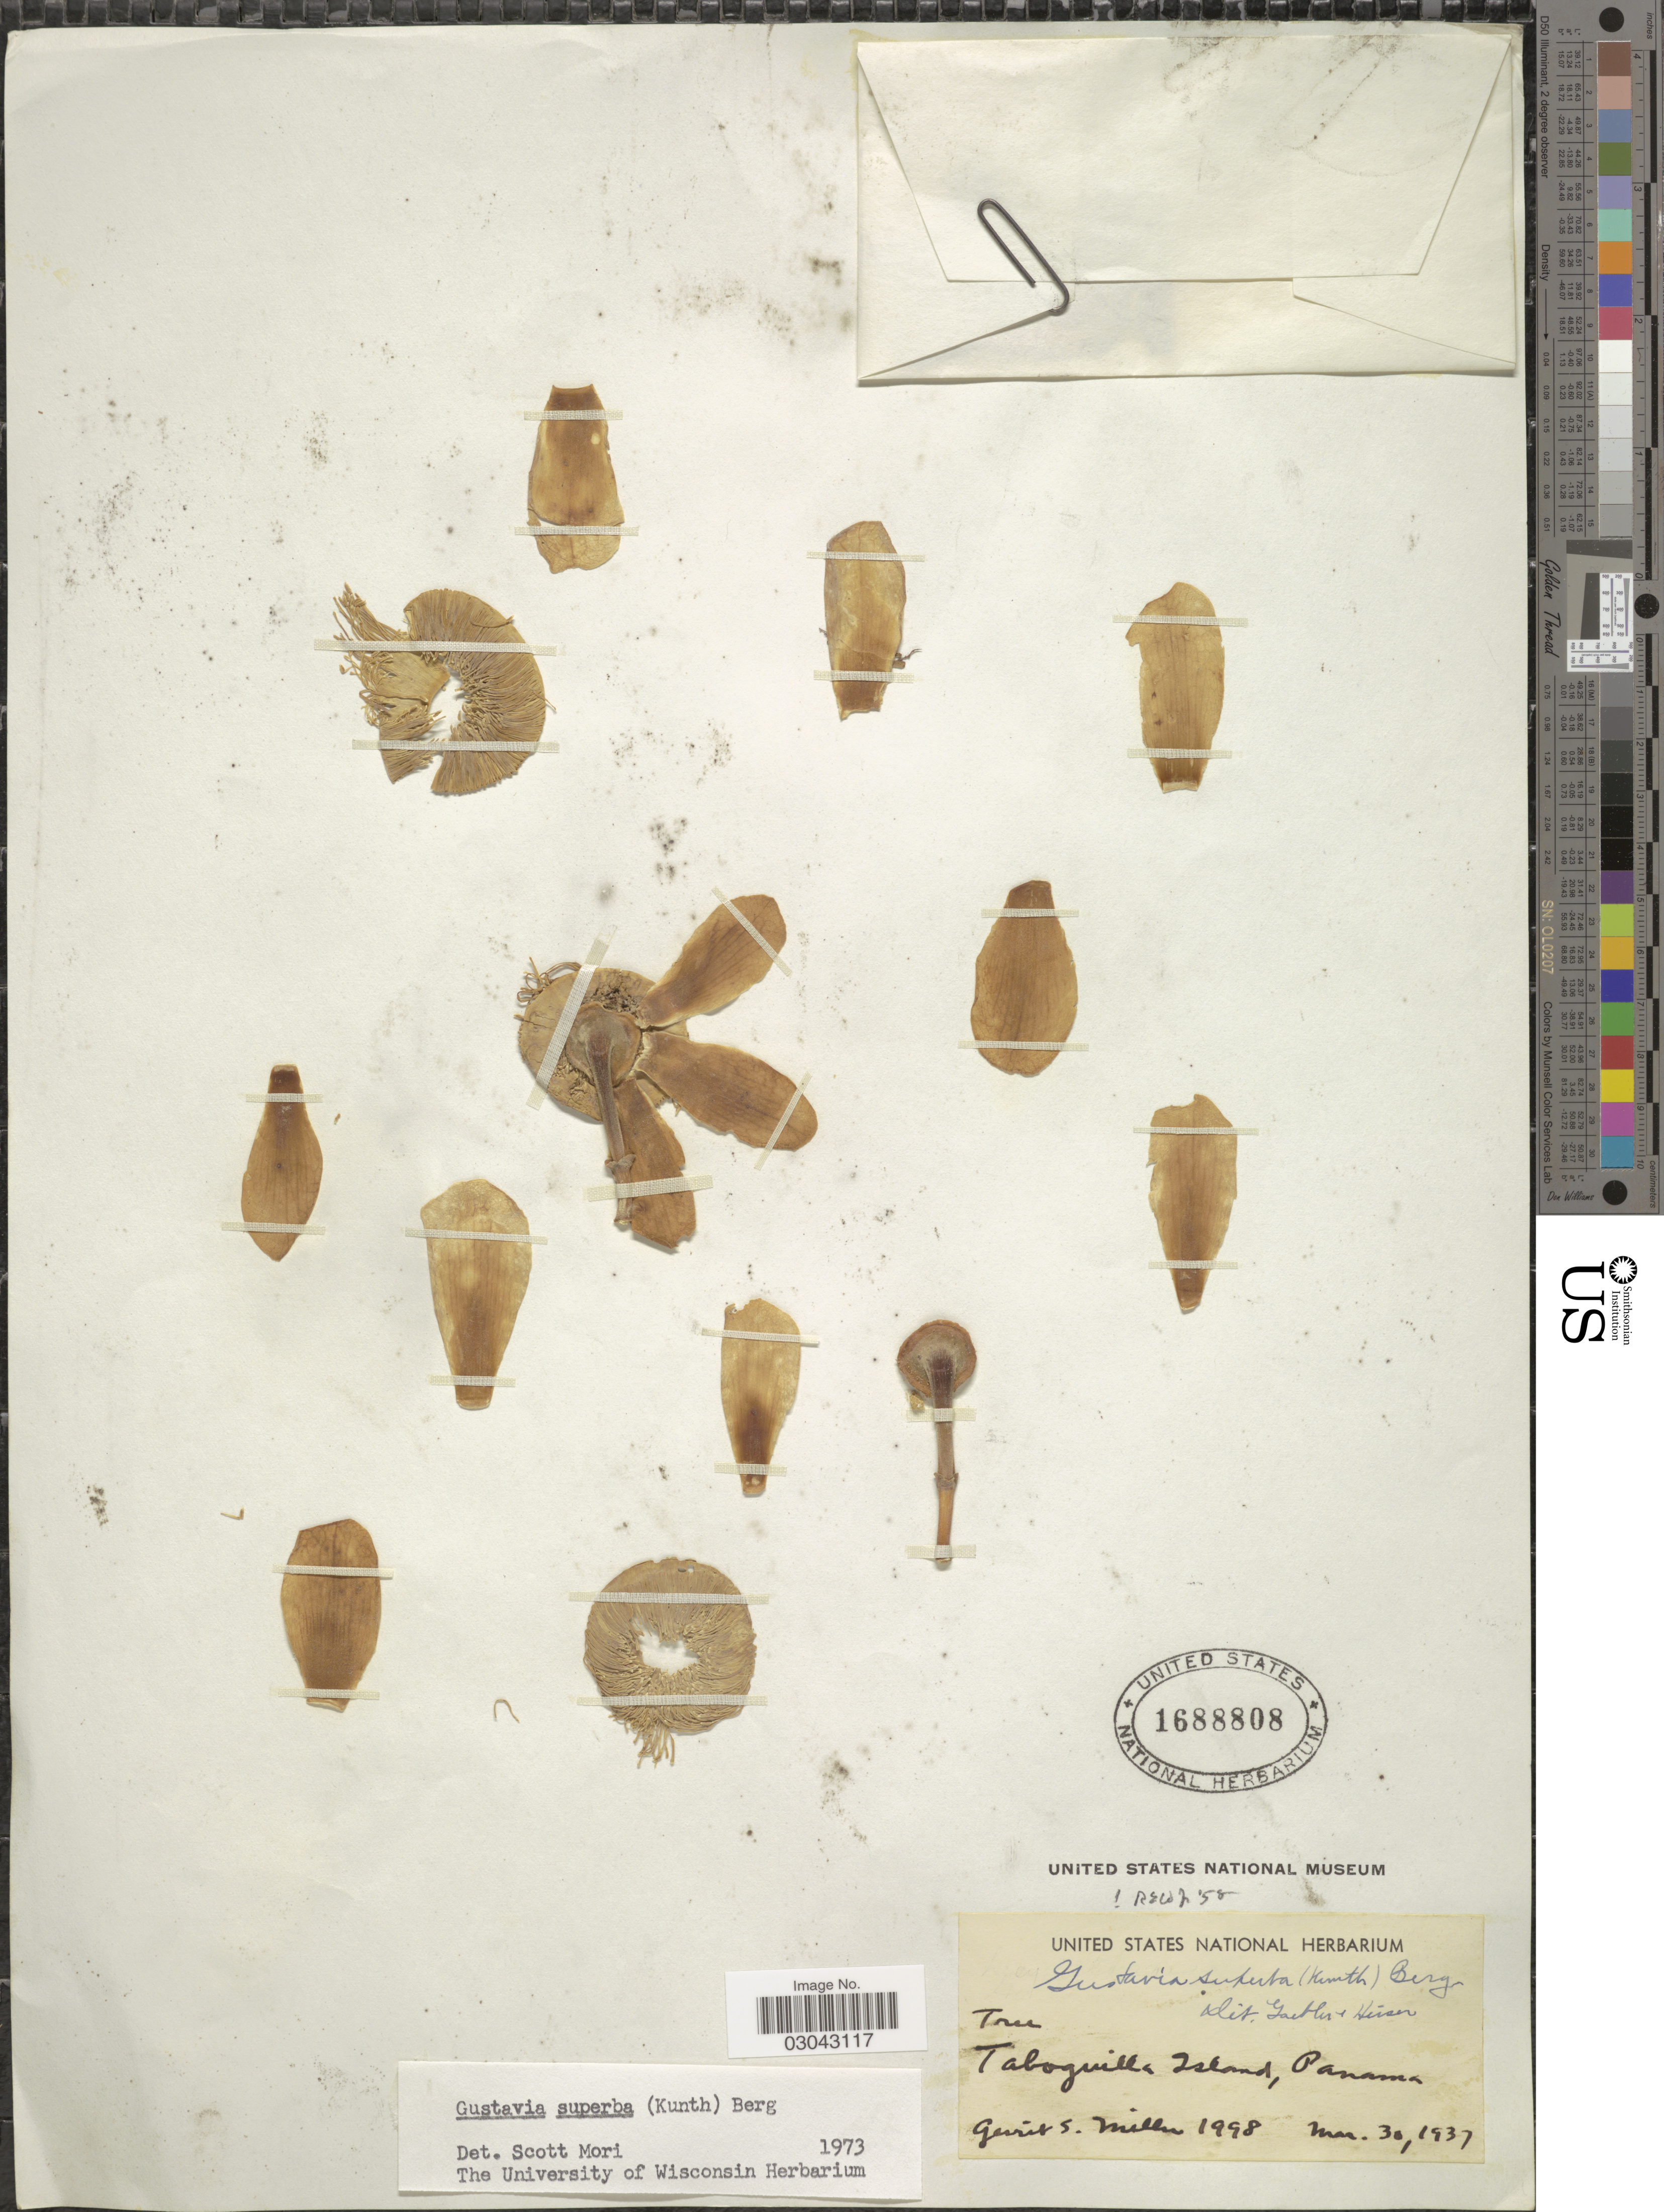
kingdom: Plantae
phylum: Tracheophyta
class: Magnoliopsida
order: Ericales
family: Lecythidaceae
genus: Gustavia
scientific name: Gustavia superba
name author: (Kunth) O. Berg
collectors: G. S. Miller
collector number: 1998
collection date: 1937-03-30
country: Panama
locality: Taboguilla Island.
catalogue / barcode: US 1688808